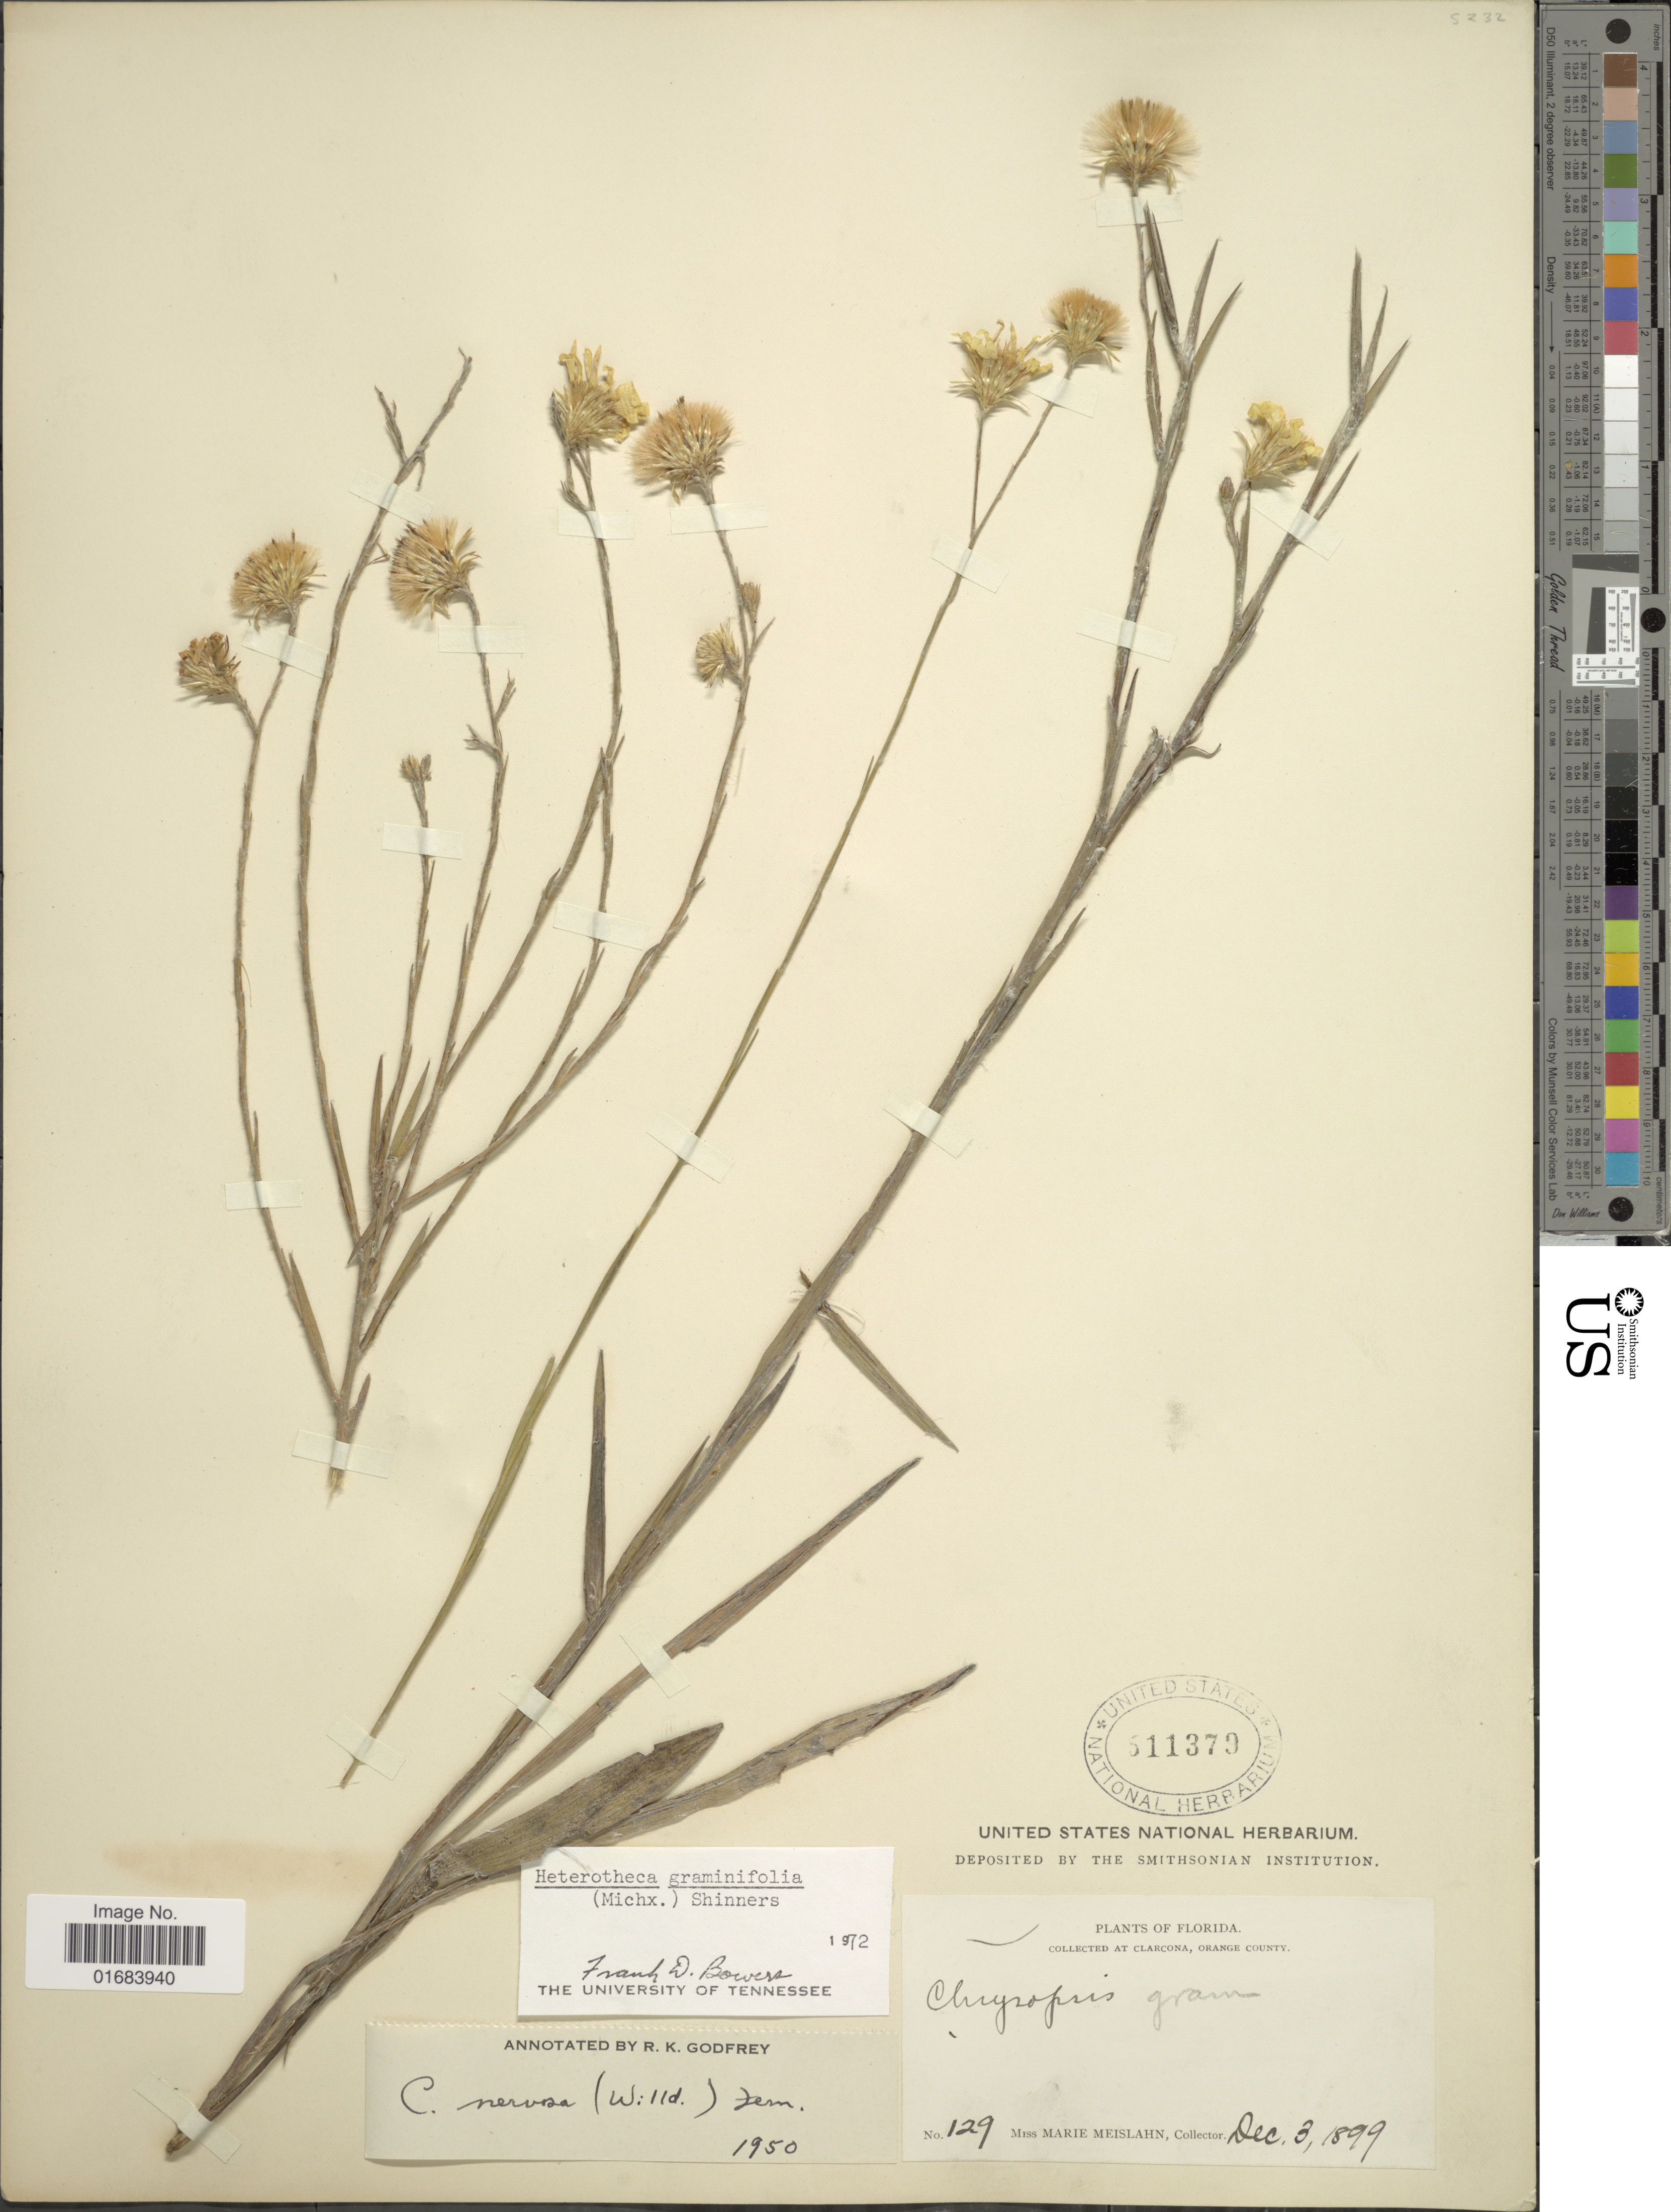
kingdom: Plantae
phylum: Tracheophyta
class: Magnoliopsida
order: Asterales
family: Asteraceae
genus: Pityopsis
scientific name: Pityopsis graminifolia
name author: (Michx.) Nutt.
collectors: M. Meislahn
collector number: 129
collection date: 1899-12-03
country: United States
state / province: Florida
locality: At Clarcona, Orange County.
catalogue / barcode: US 511370